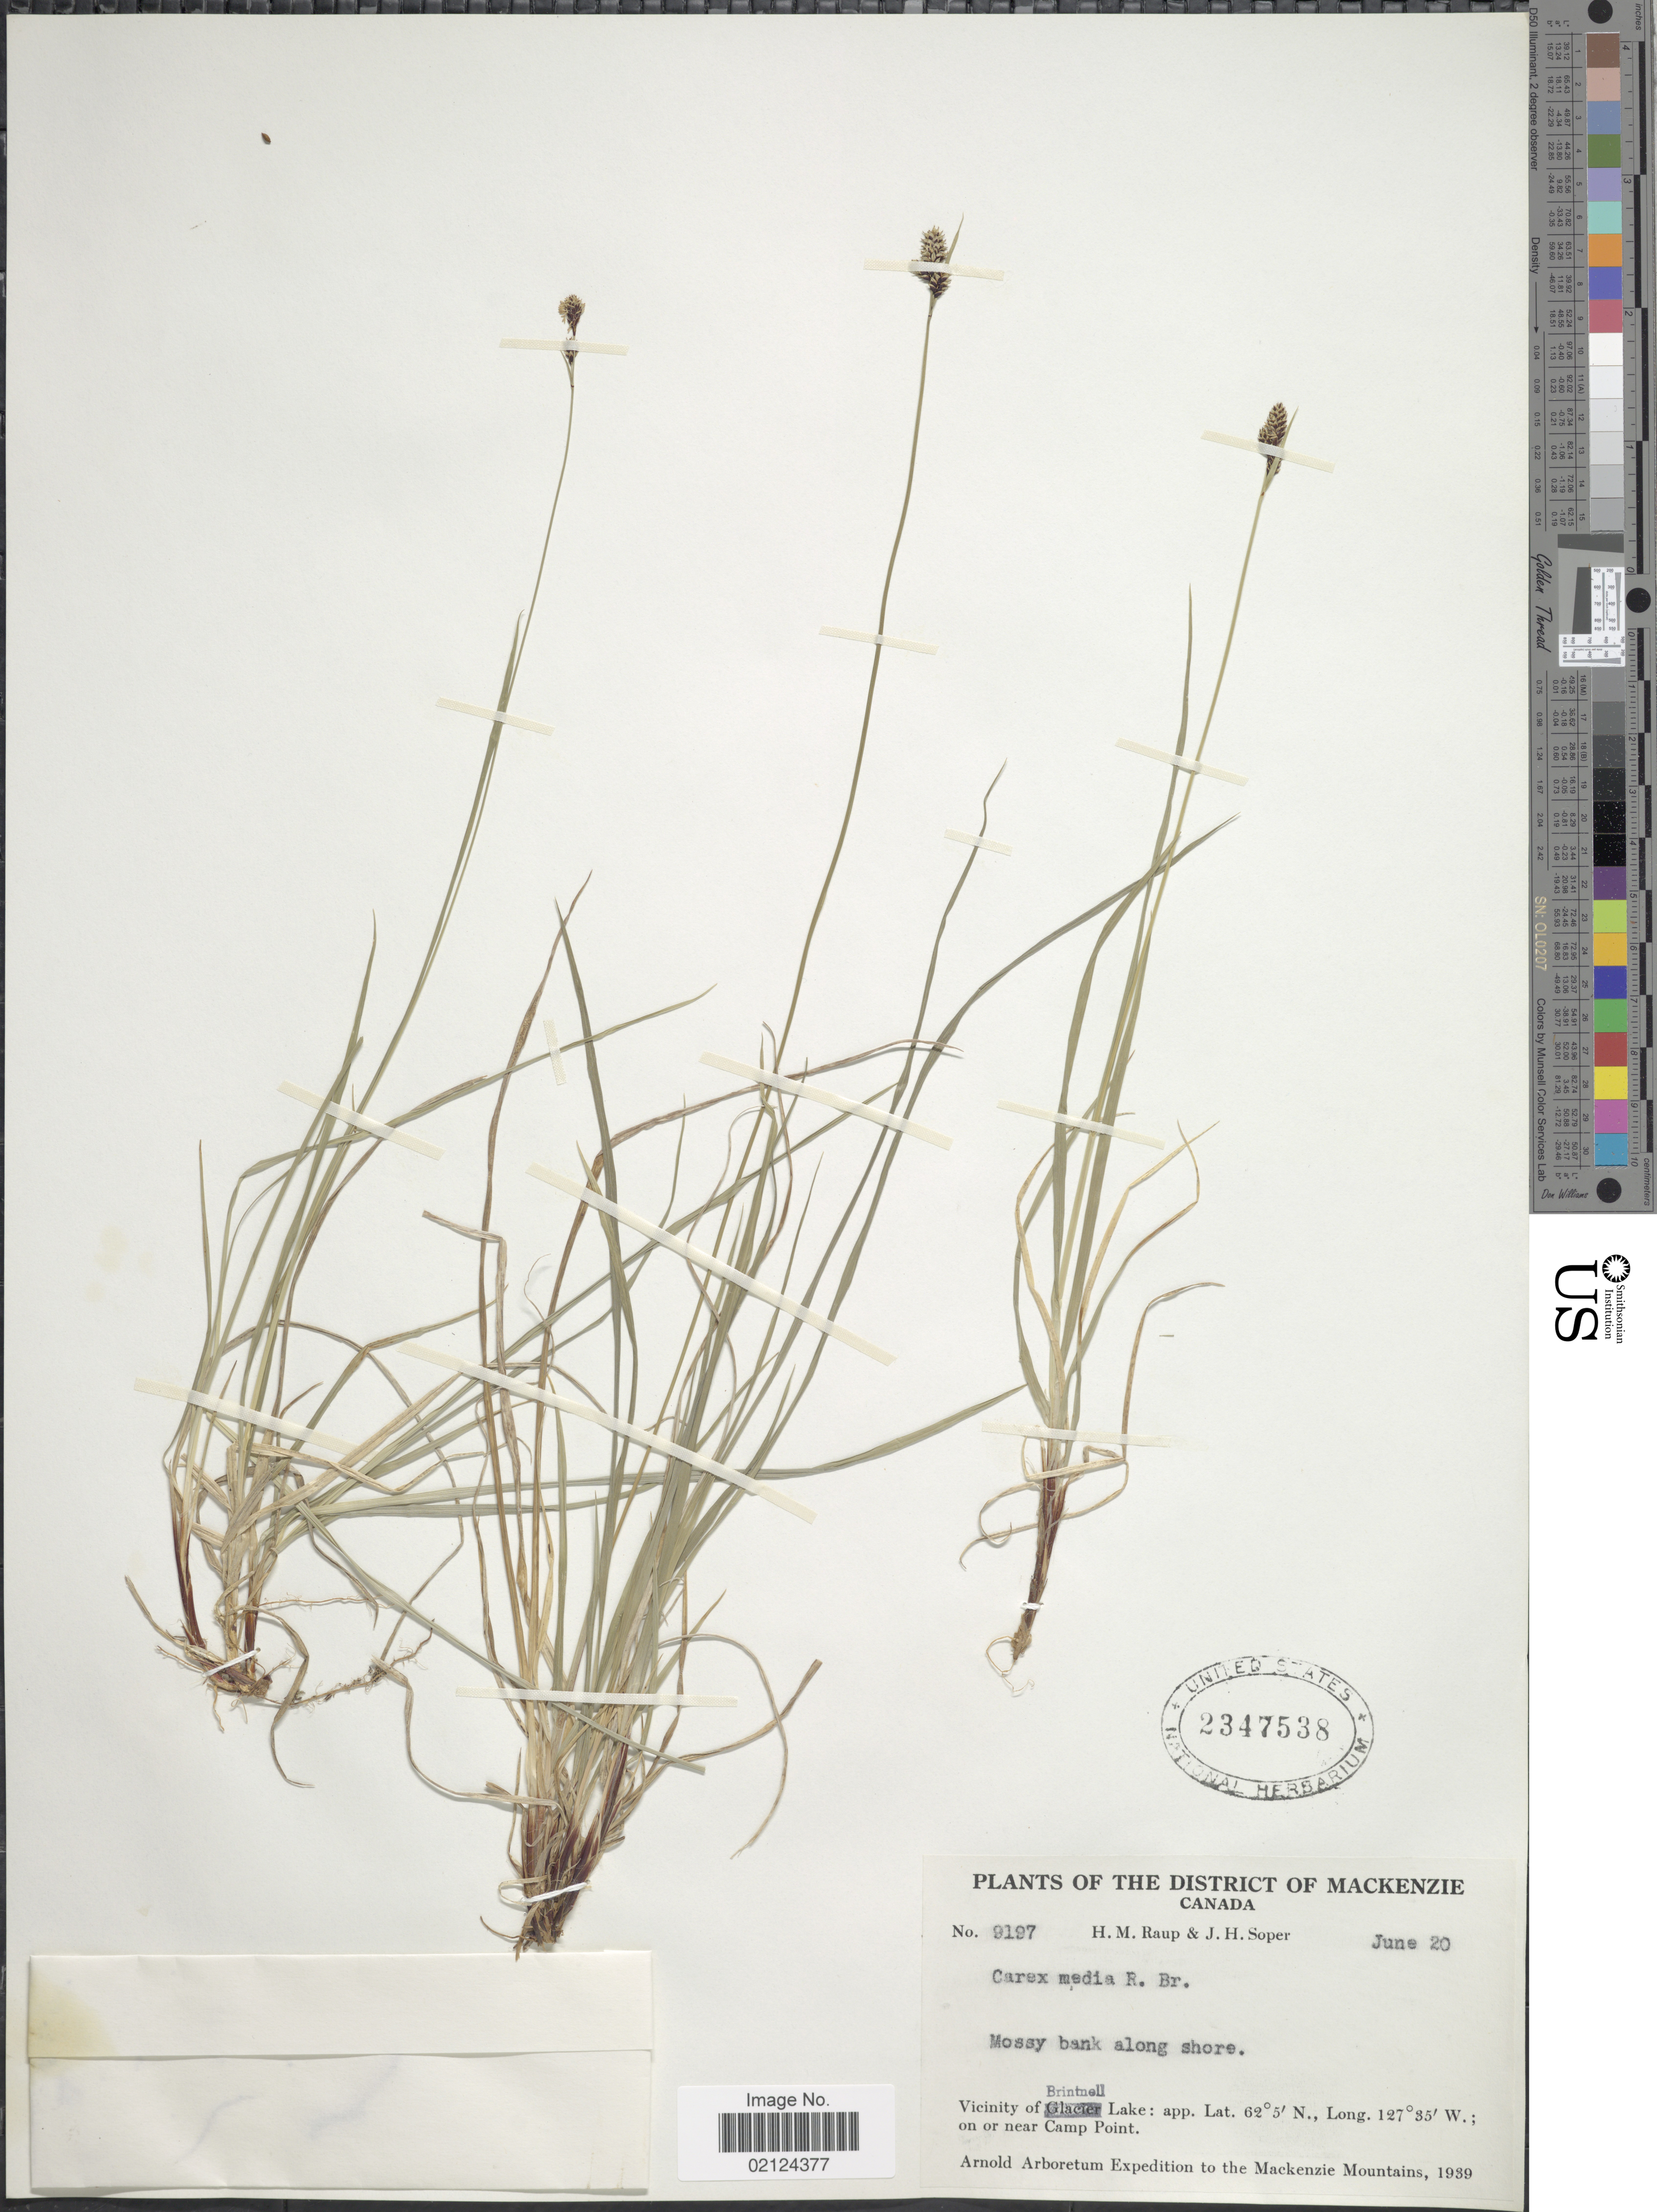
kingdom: Plantae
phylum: Tracheophyta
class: Liliopsida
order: Poales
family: Cyperaceae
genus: Carex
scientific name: Carex media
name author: R. Br.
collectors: H. Raup & J. H. Soper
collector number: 9197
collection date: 1939-06-20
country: Canada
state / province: British Columbia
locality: District of Mackenzie. Vicinity of Brintnell Lake, on or near Camp Point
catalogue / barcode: US 2347538